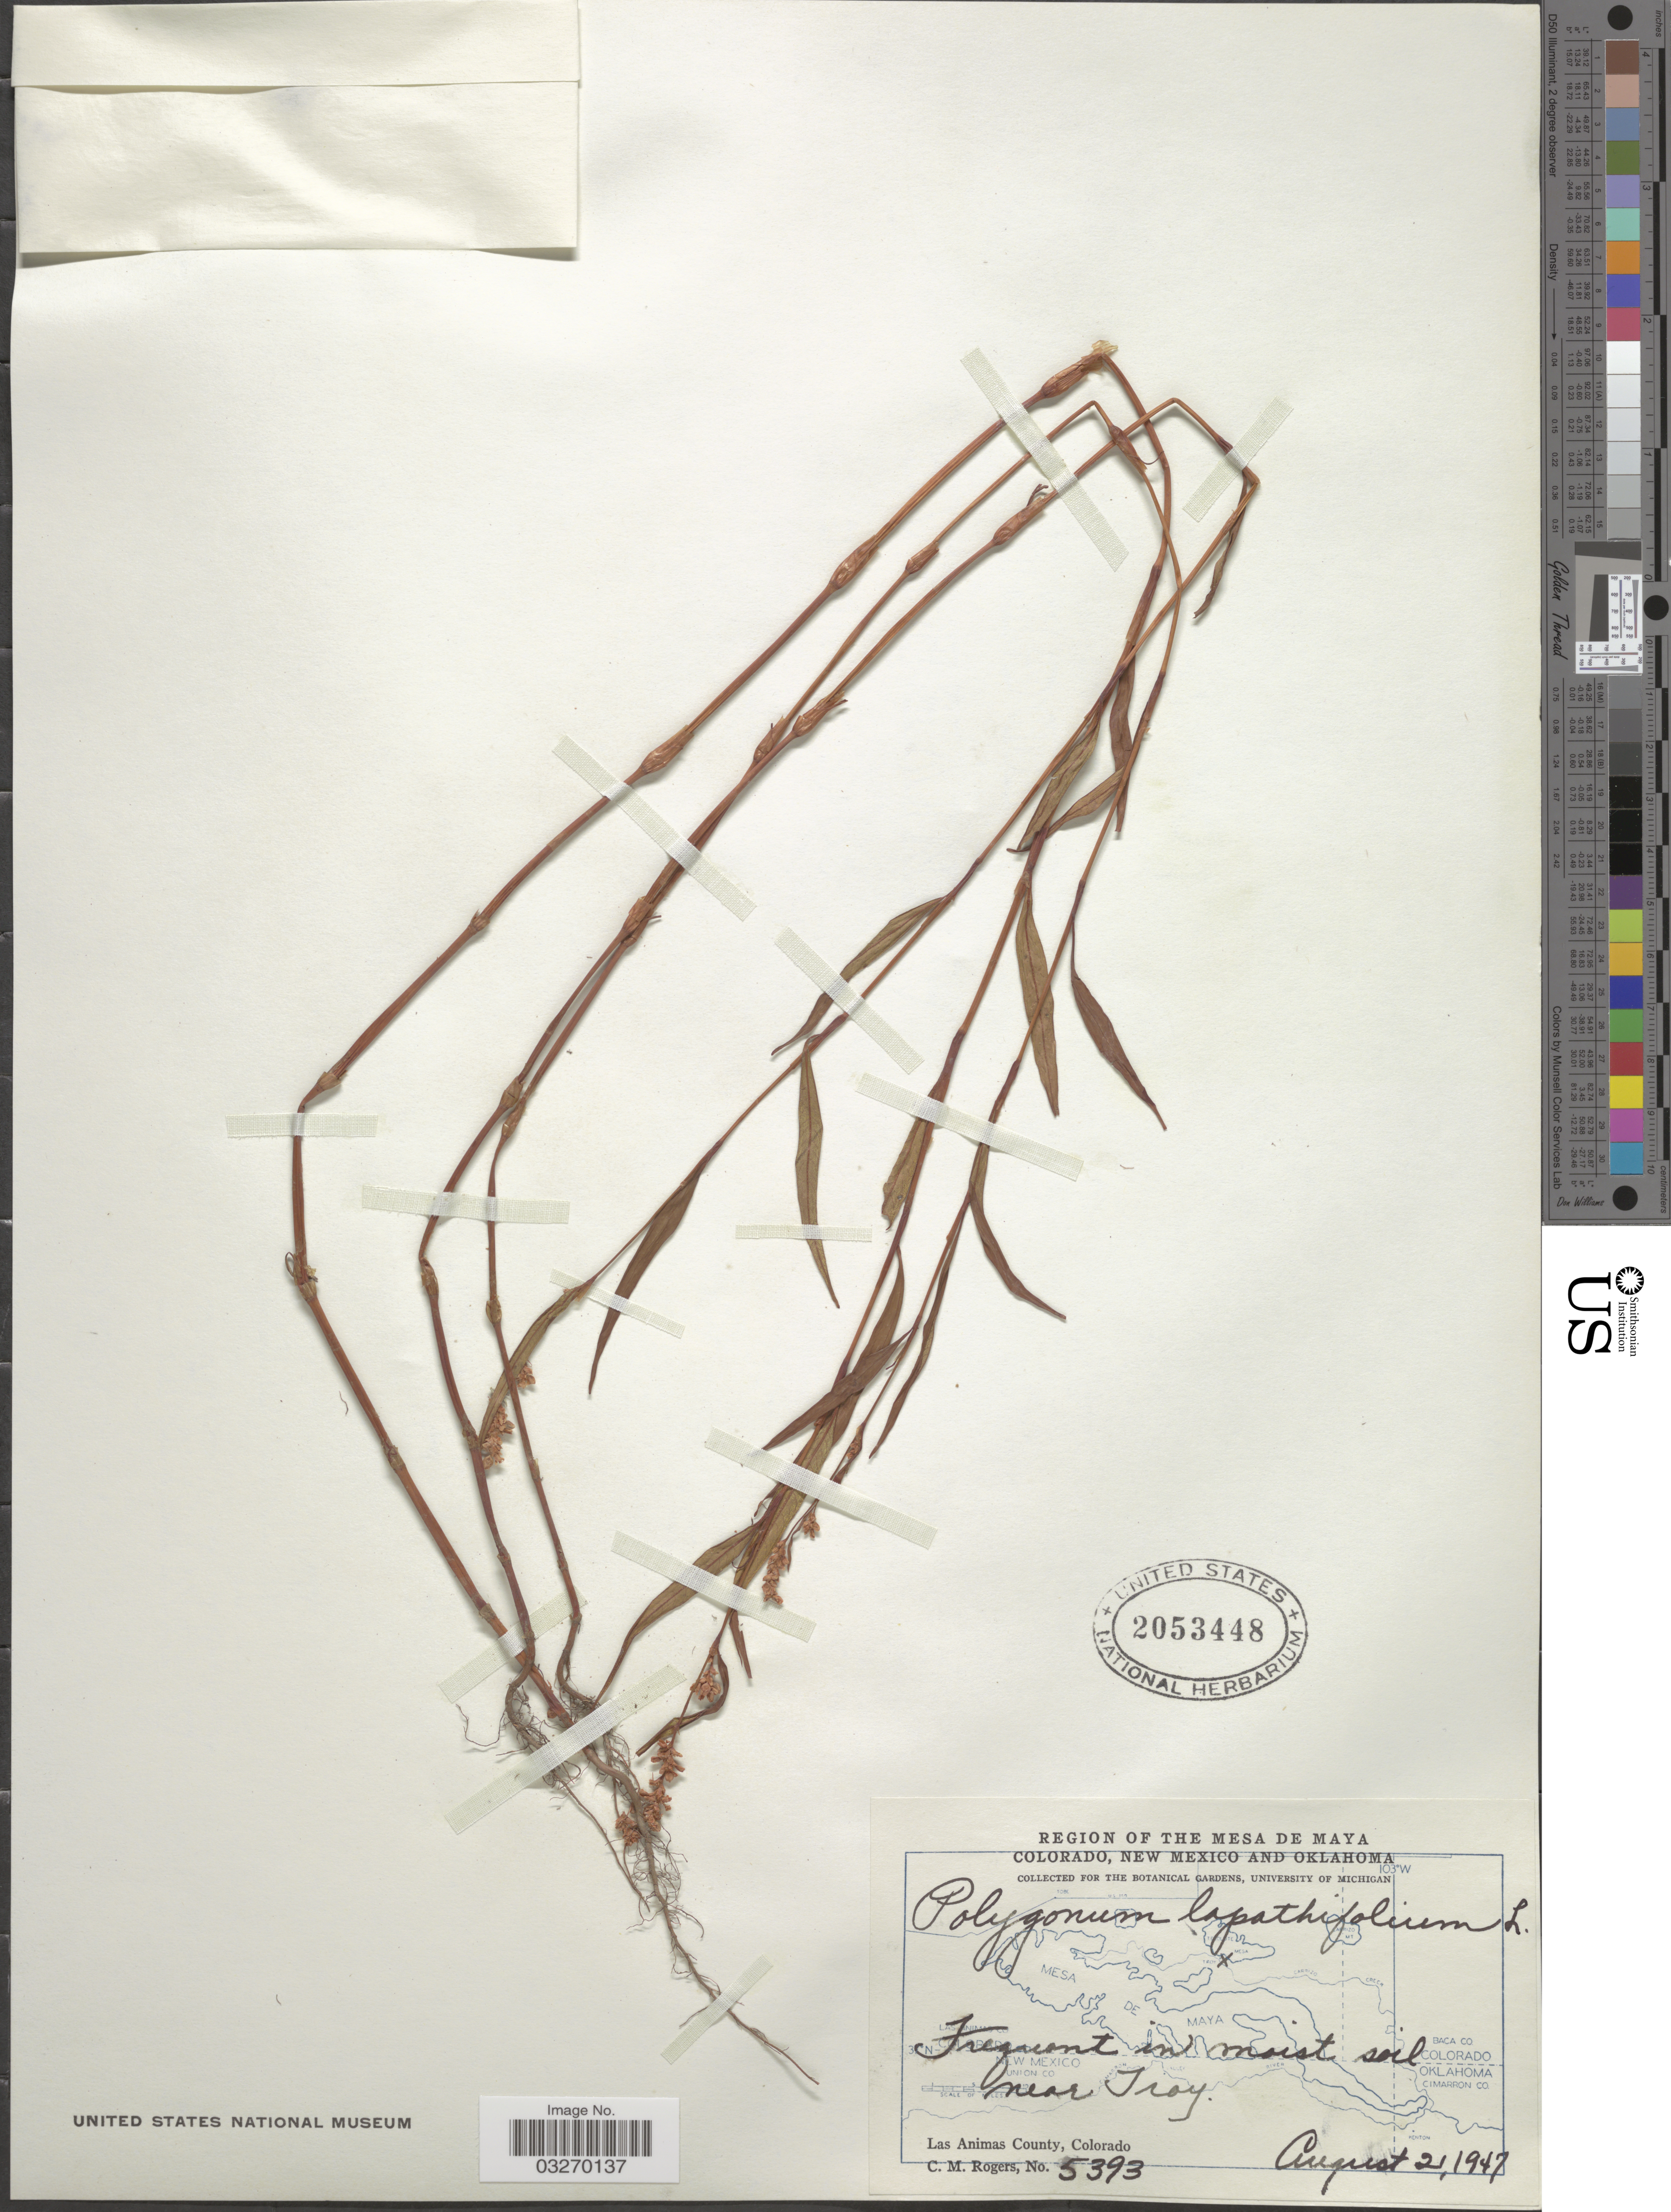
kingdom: Plantae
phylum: Tracheophyta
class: Magnoliopsida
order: Caryophyllales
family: Polygonaceae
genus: Persicaria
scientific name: Persicaria lapathifolia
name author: (L.) Delarbre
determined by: Atha, D. E.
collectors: C. M. Rogers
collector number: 5393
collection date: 1947-08-21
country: United States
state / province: Colorado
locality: Region of the Mesa de Maya. Near Troy. Las Animas County.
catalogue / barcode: US 2053448